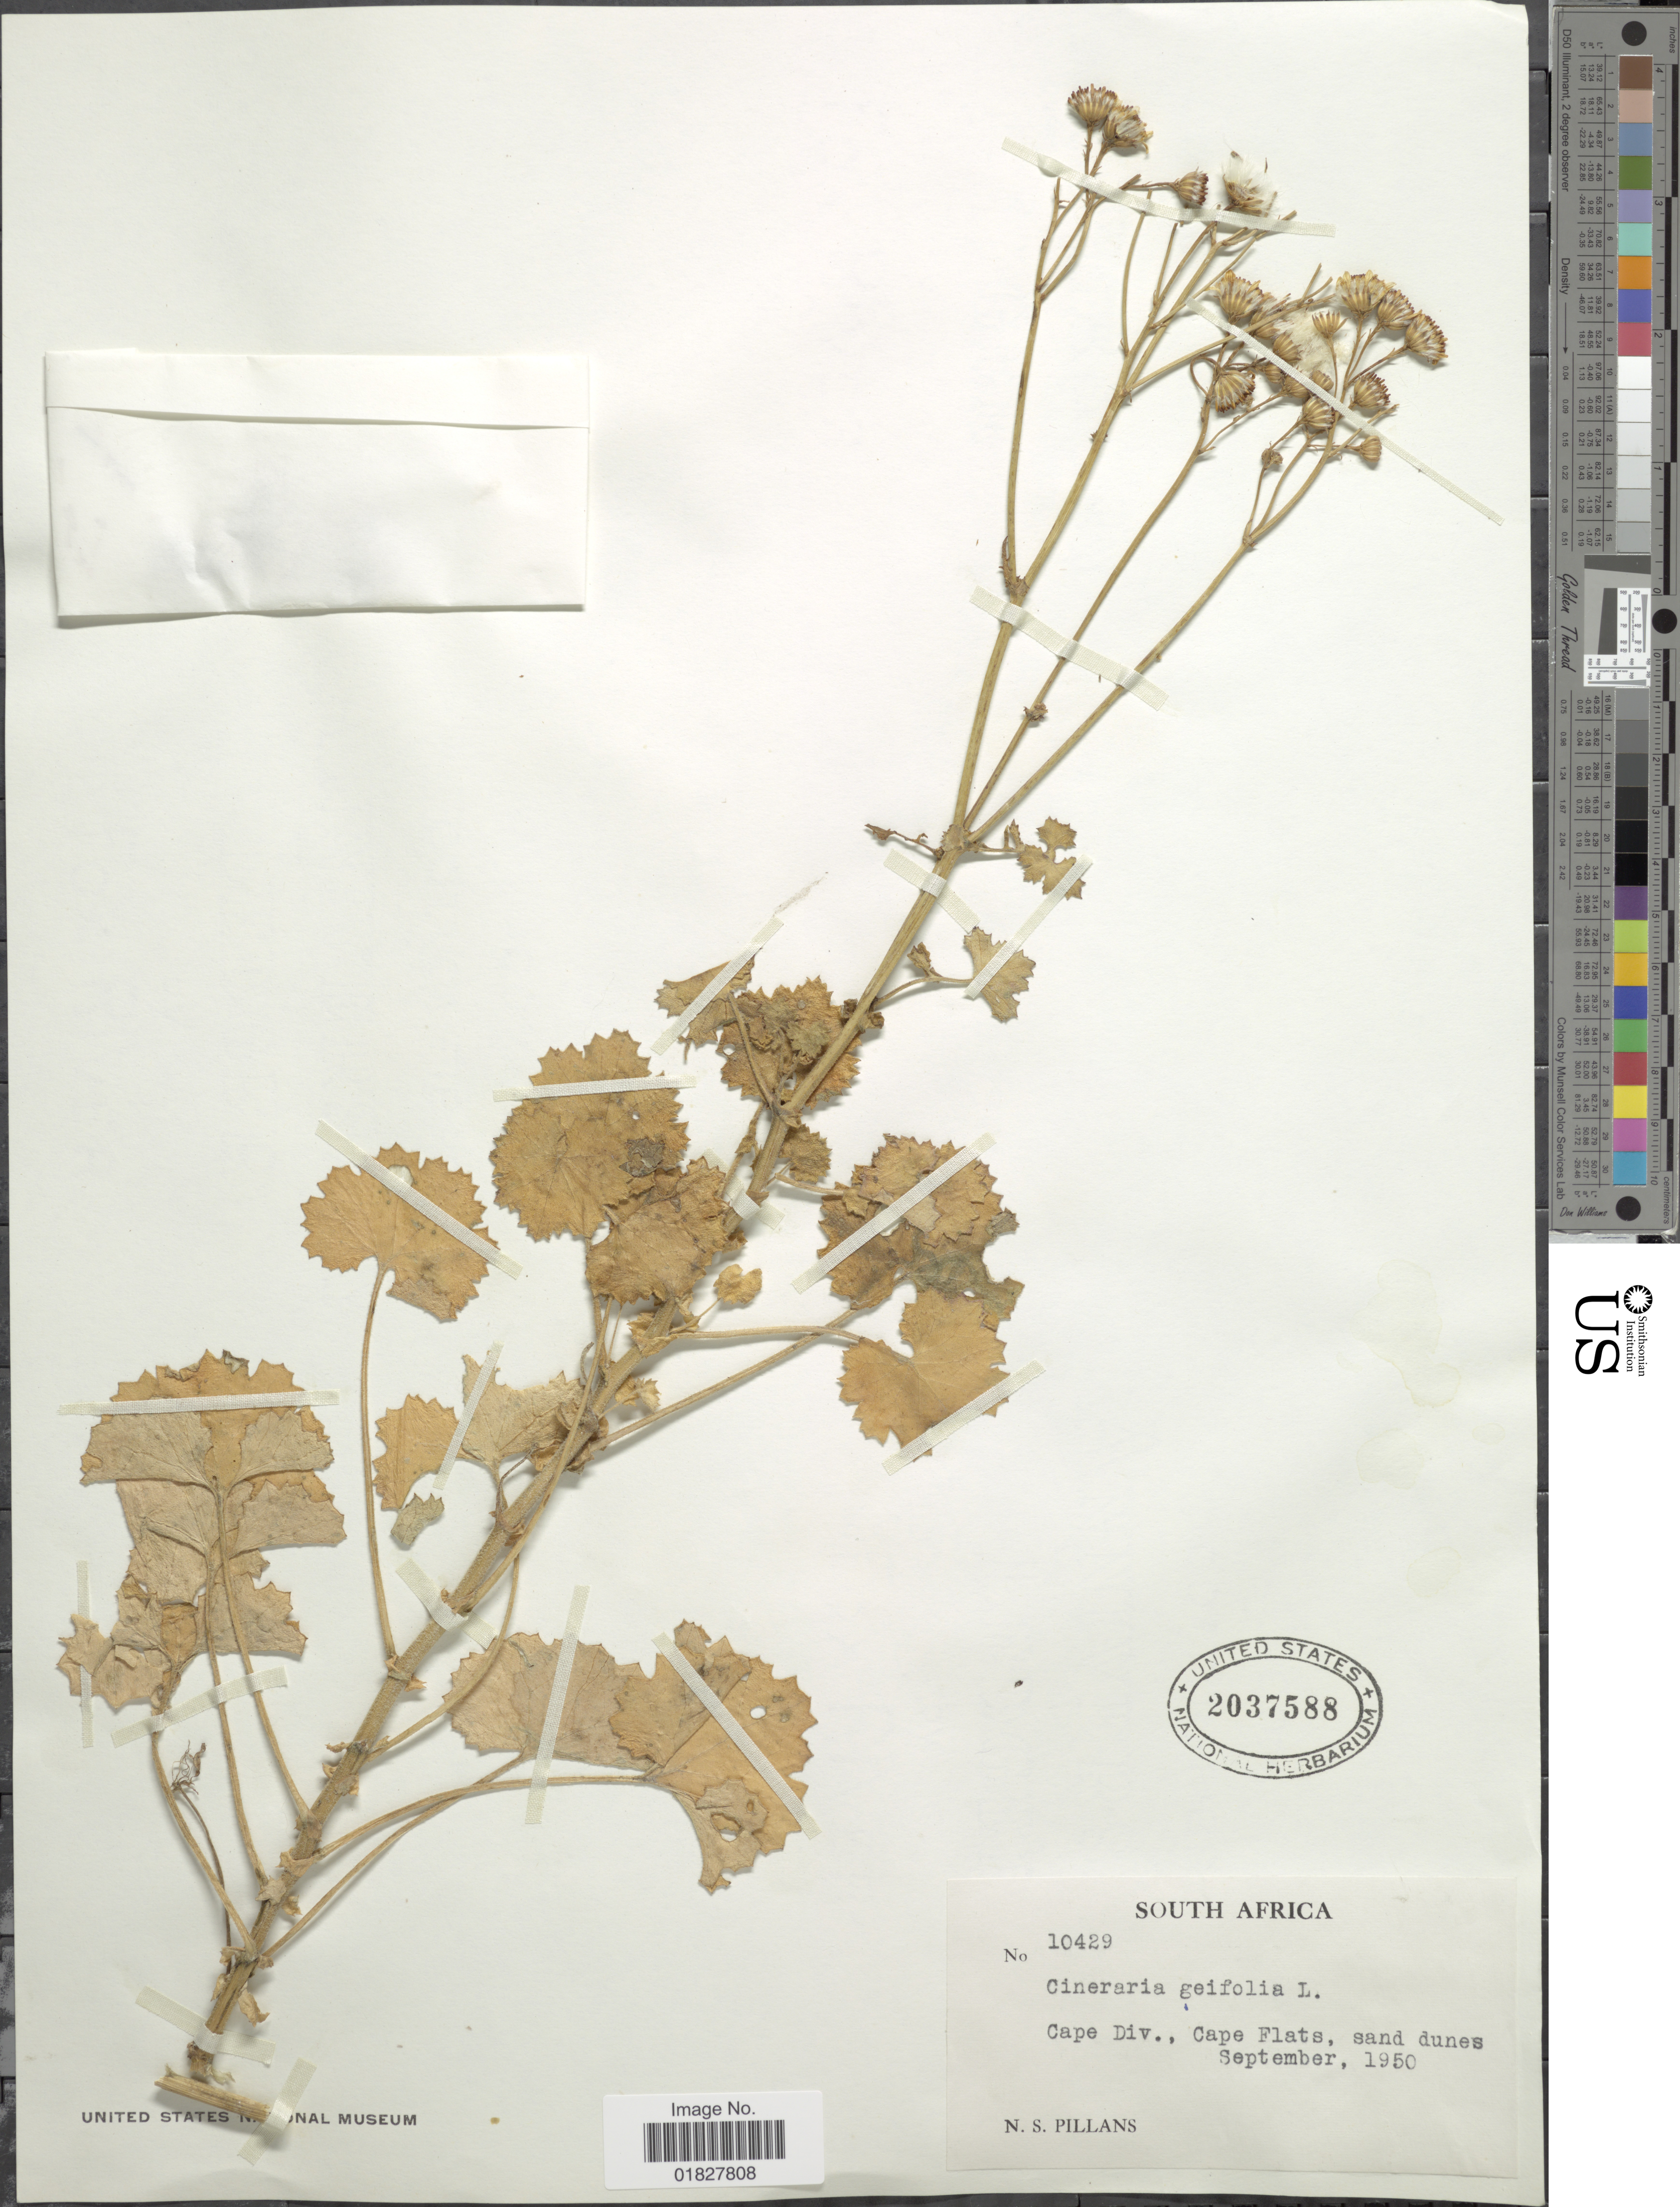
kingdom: Plantae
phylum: Tracheophyta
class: Magnoliopsida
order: Asterales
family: Asteraceae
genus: Cineraria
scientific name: Cineraria geifolia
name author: Thunb.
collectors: N. S. Pillans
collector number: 10429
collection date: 1950-09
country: South Africa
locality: Cape Div., Cape Flats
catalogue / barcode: US 2037588